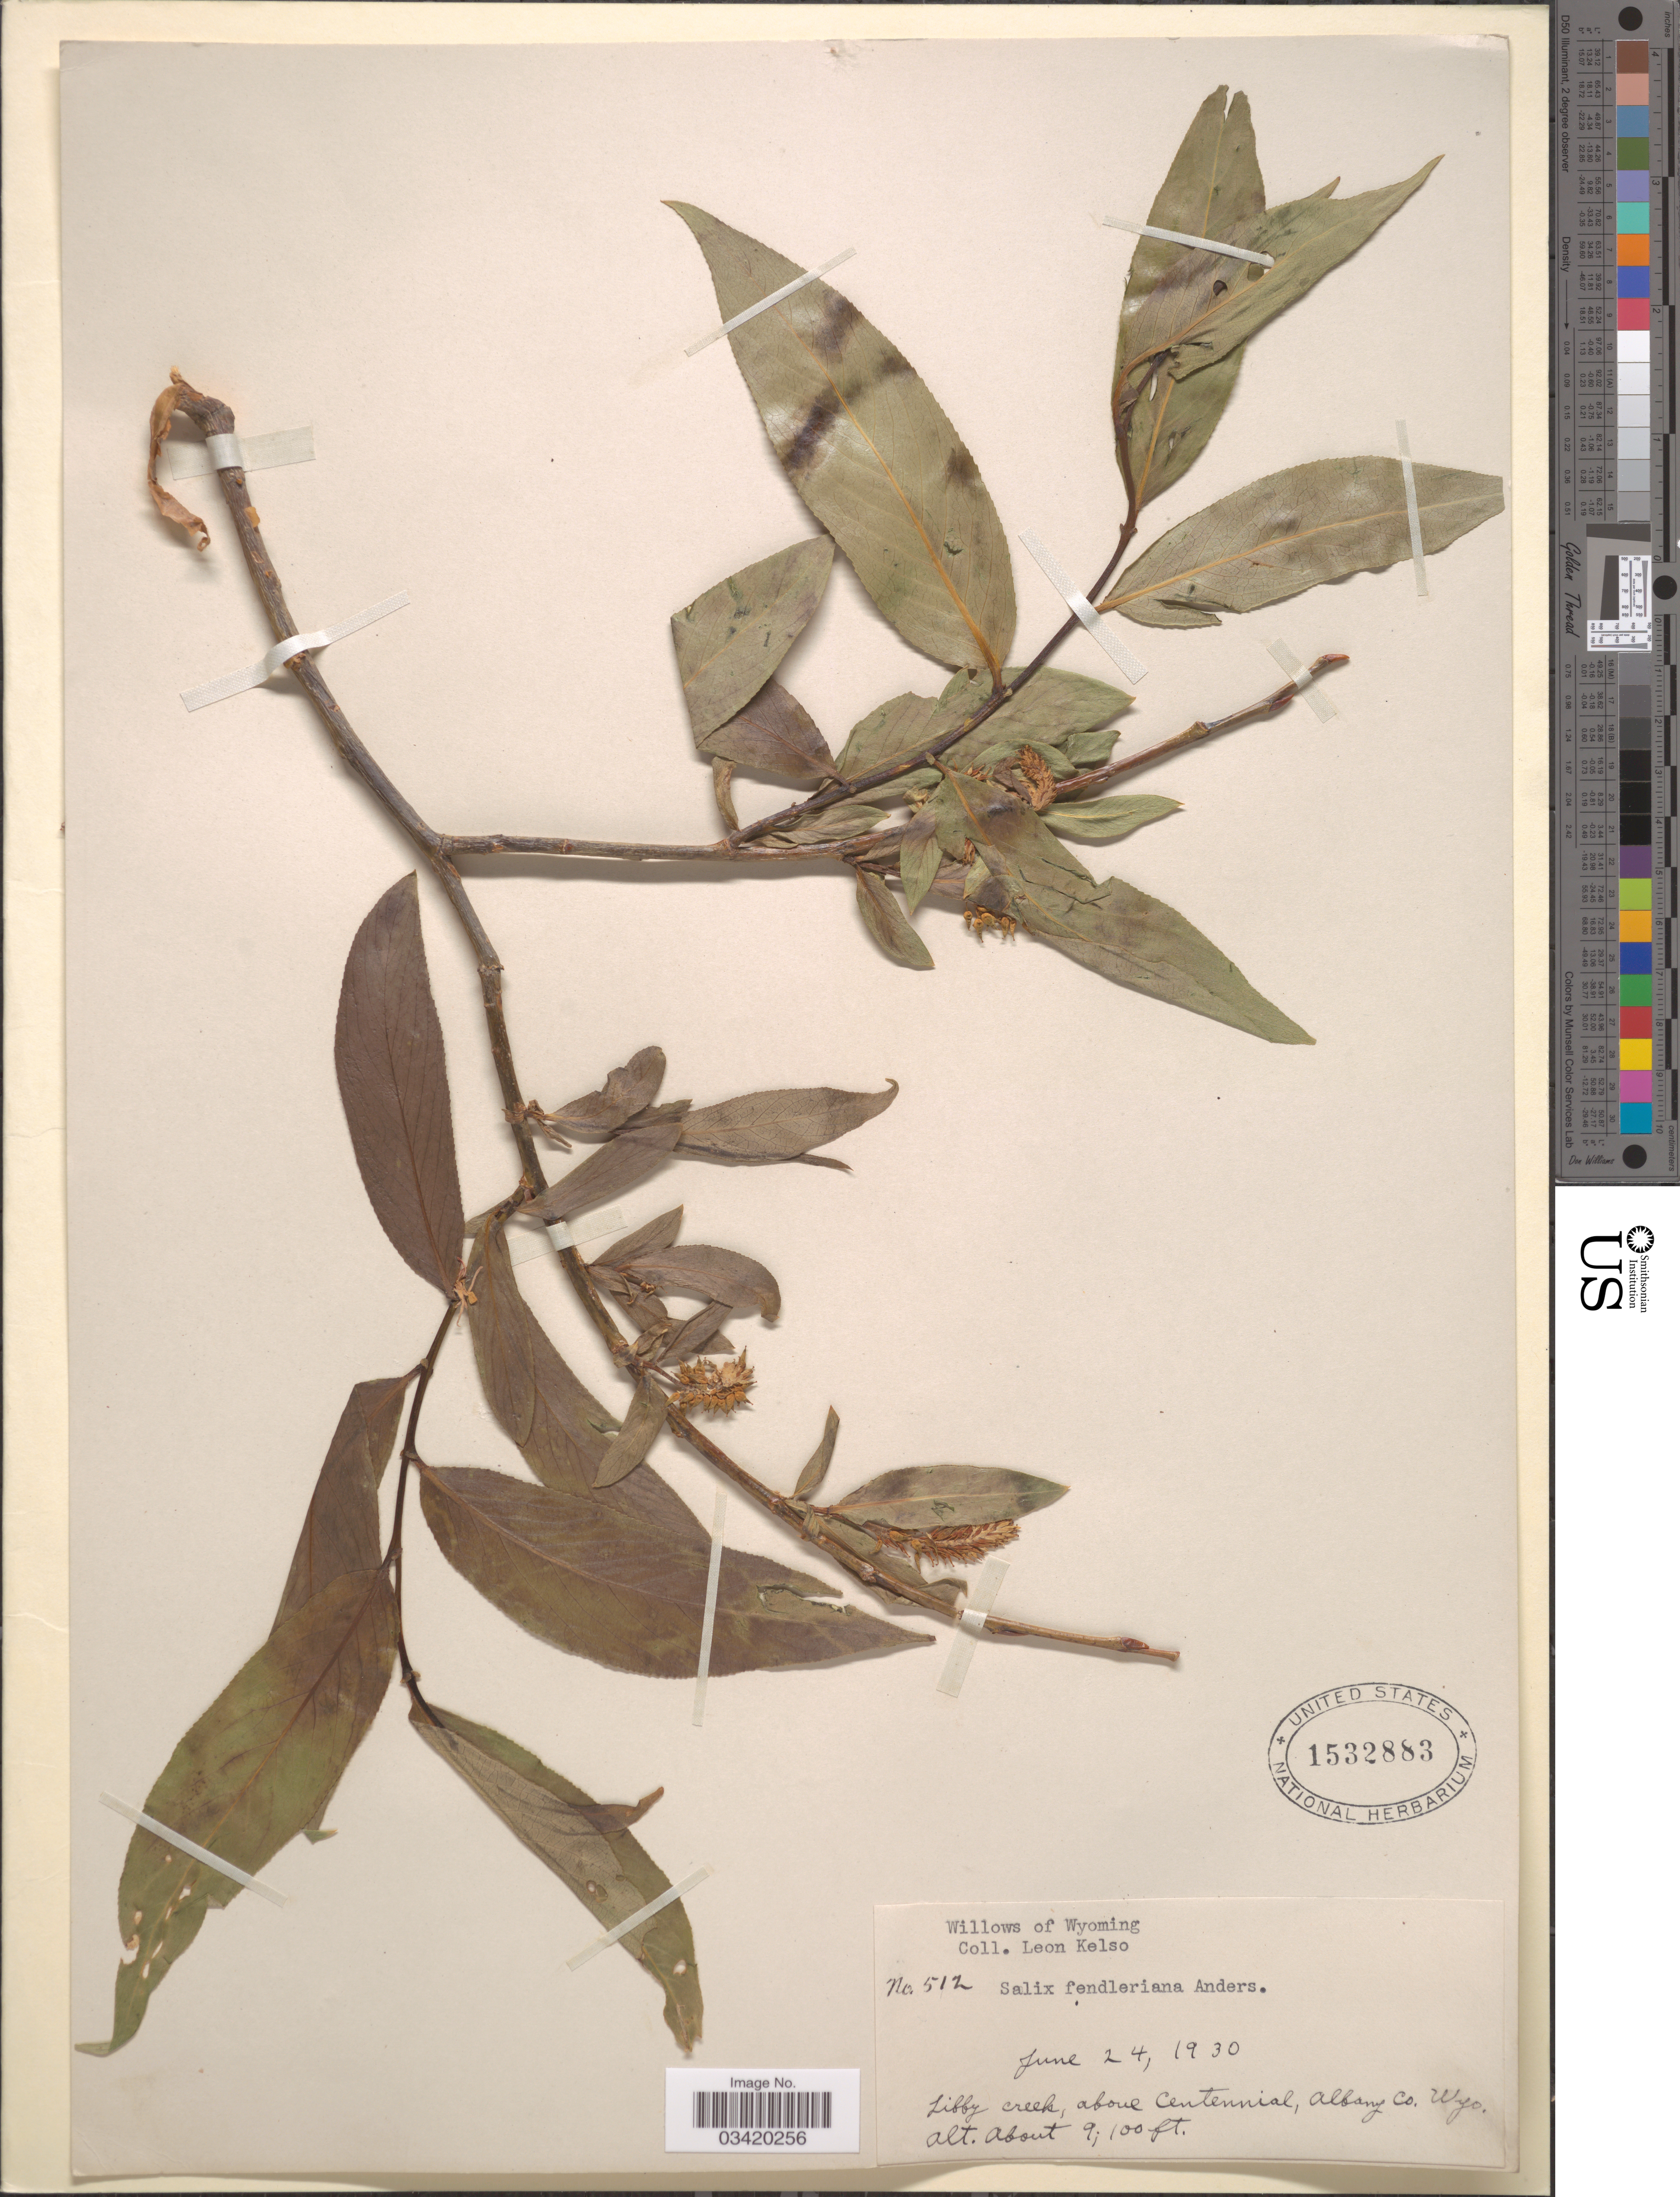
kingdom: Plantae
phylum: Tracheophyta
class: Magnoliopsida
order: Malpighiales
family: Salicaceae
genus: Salix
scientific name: Salix fendleriana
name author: Andersson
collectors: L. Kelso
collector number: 512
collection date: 1930-06-24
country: United States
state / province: Wyoming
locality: Libby Creek, above Centennial, Albany Co.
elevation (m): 2774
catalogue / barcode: US 1532883